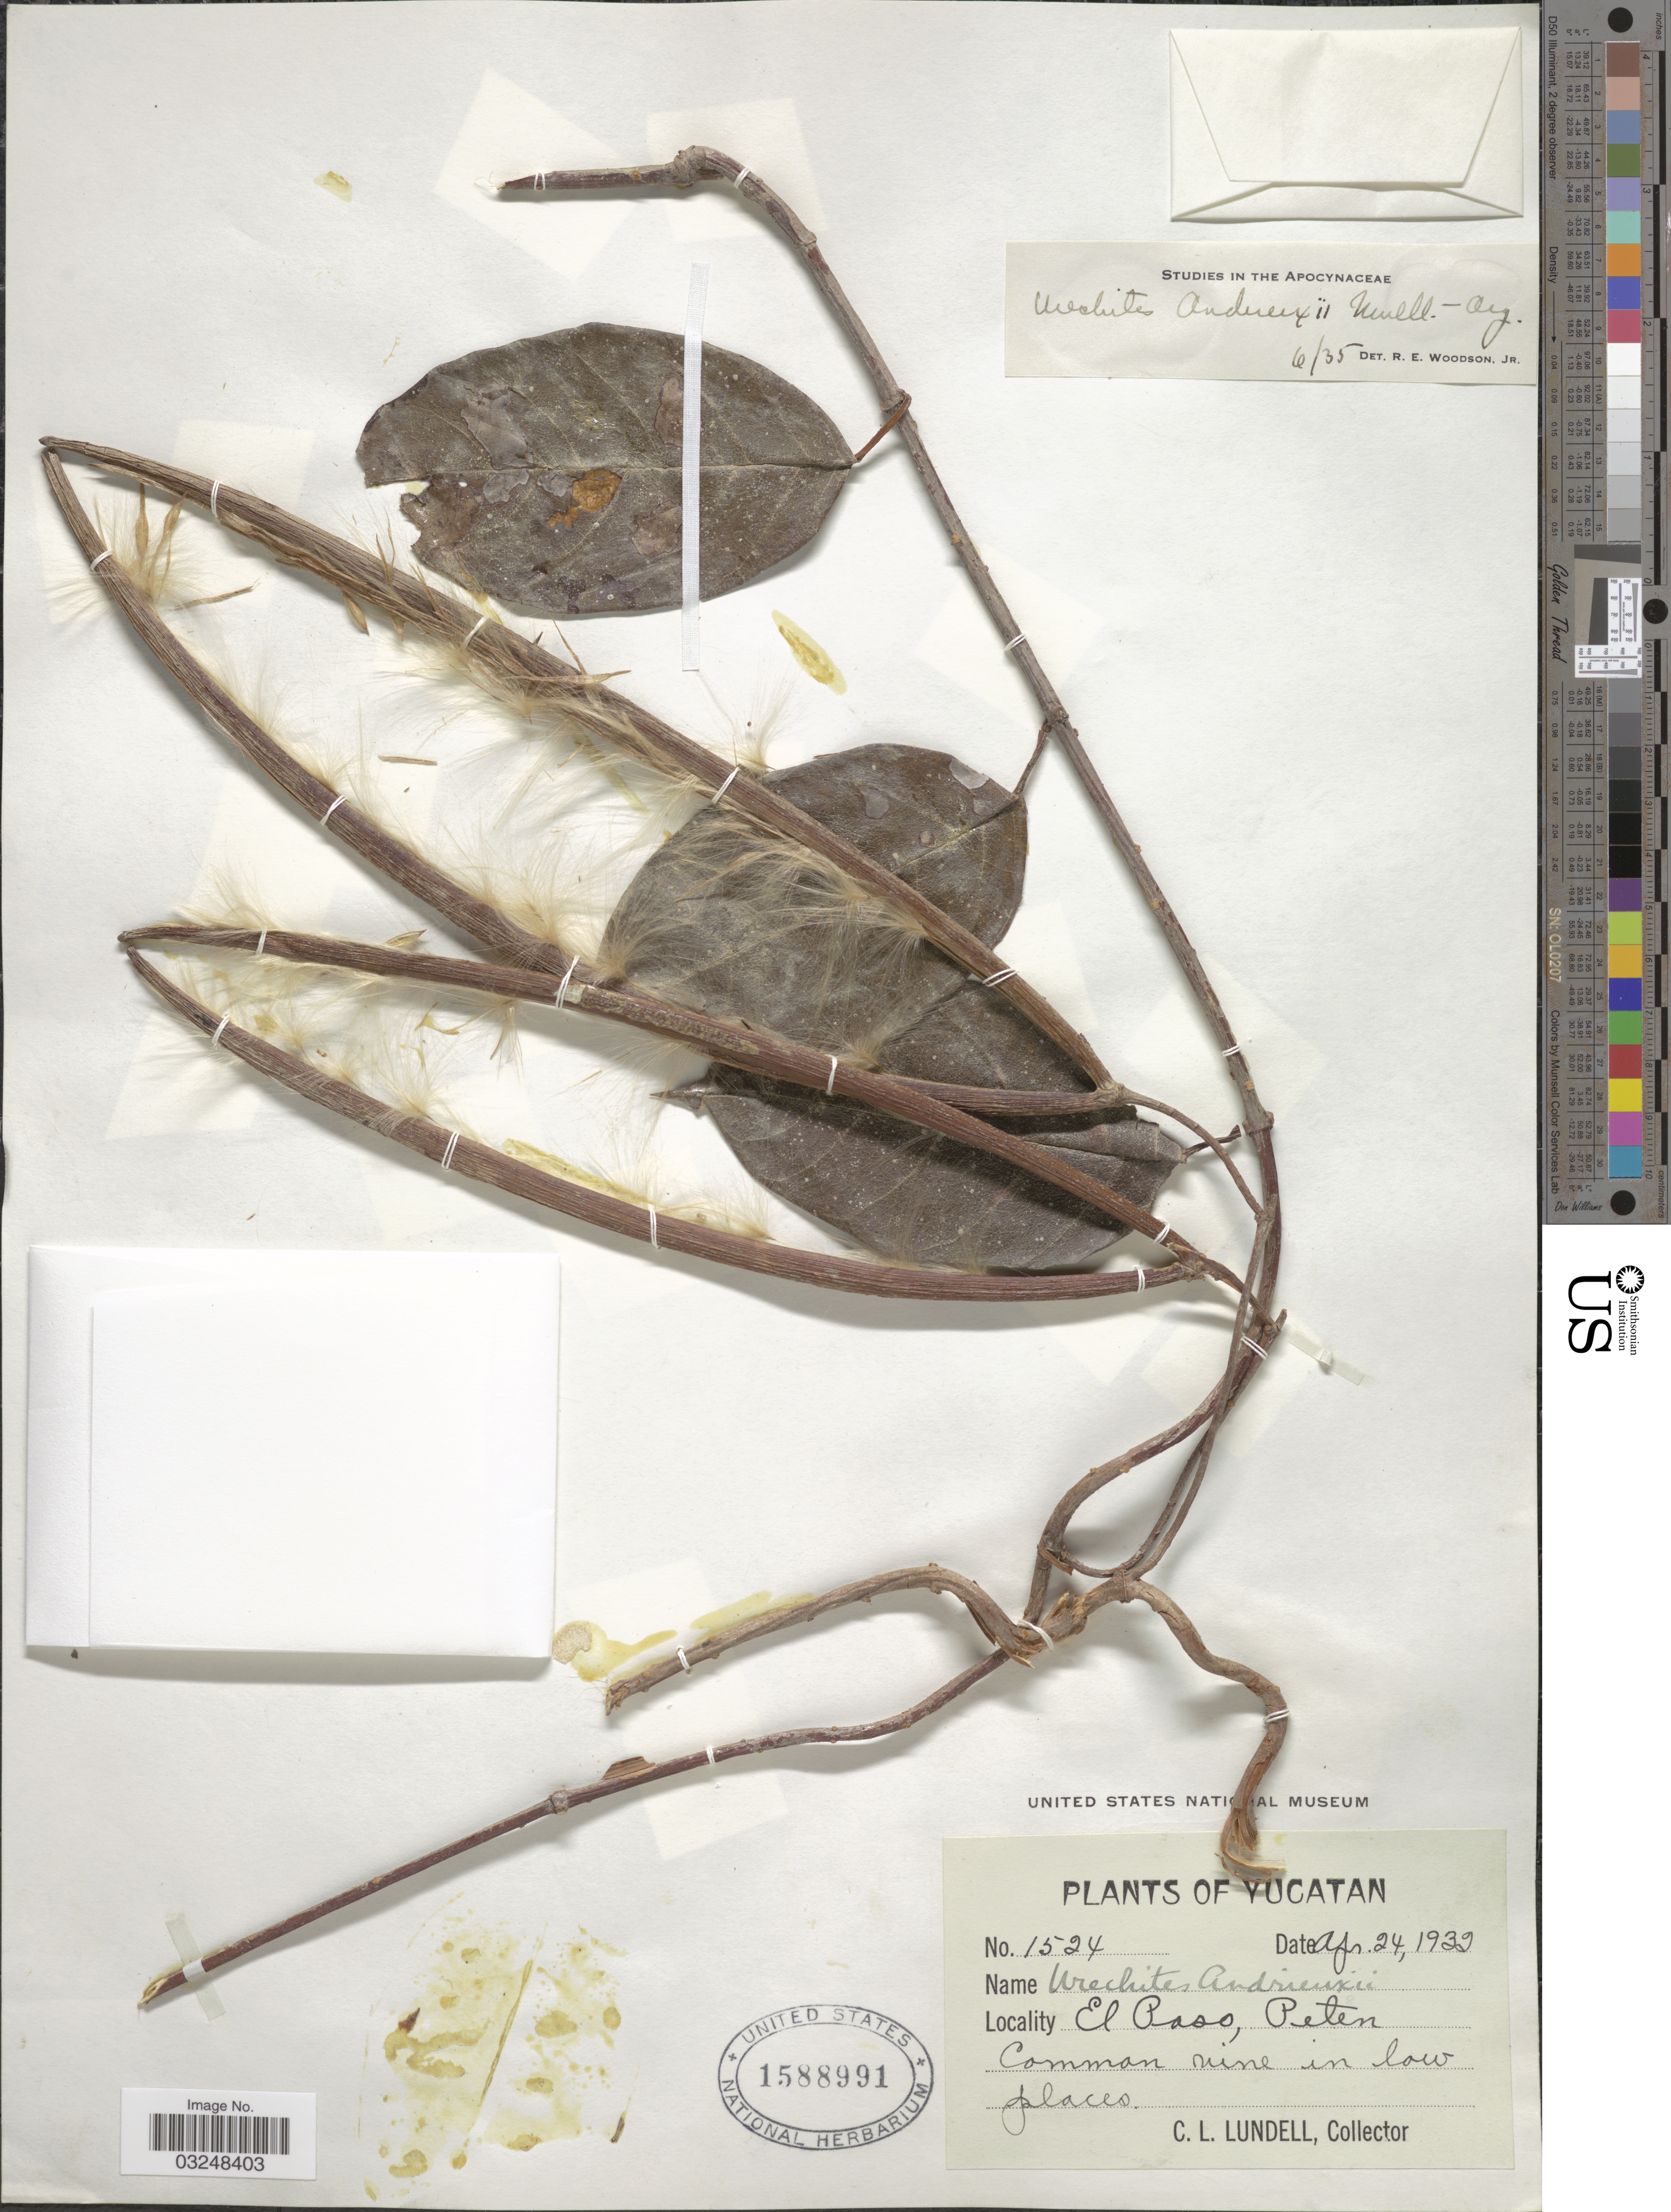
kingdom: Plantae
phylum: Tracheophyta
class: Magnoliopsida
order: Gentianales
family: Apocynaceae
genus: Urechites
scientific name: Urechites andrieuxii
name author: Müll. Arg.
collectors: C. L. Lundell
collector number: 1524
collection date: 1932-04-24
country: Guatemala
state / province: El Petén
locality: El Paso, Peten.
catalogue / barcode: US 1588991